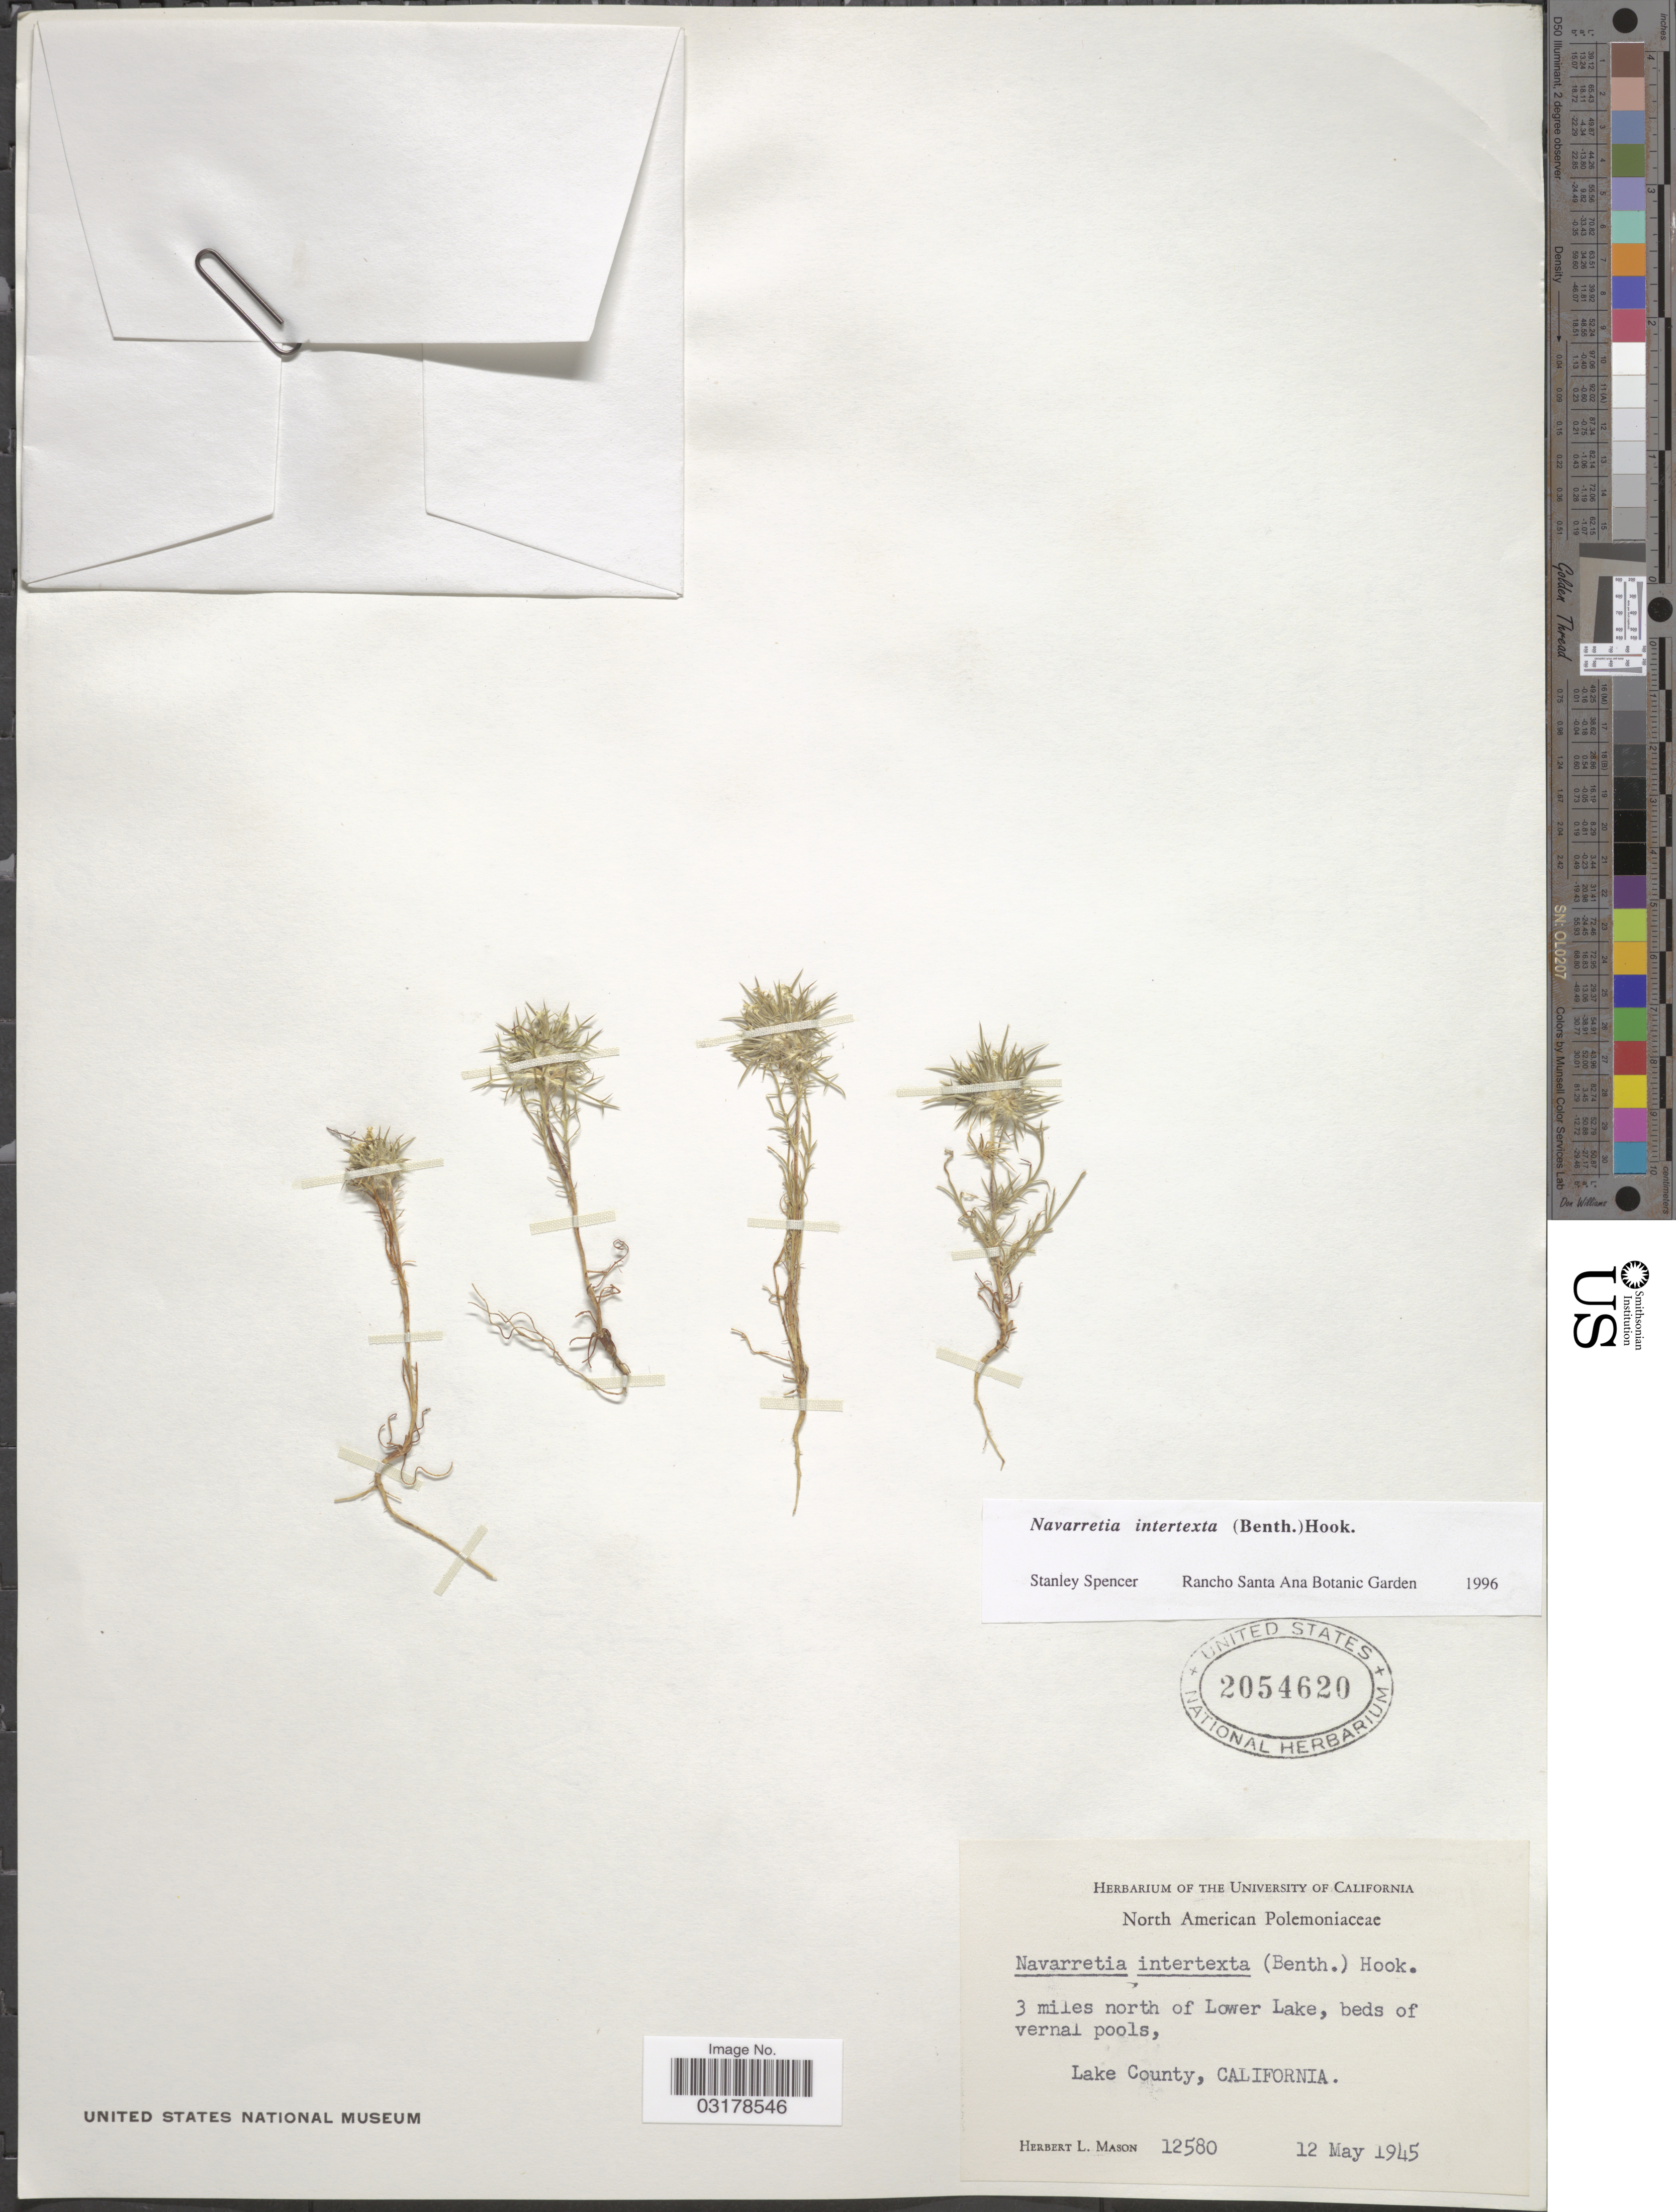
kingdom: Plantae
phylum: Tracheophyta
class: Magnoliopsida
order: Ericales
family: Polemoniaceae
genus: Navarretia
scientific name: Navarretia intertexta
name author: (Benth.) Hook.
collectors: H. L. Mason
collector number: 12580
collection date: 1945-05-12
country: United States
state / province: California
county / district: Lake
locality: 3 miles north of Lower Lake, beds of vernal pools, Lake County.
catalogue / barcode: US 2054620